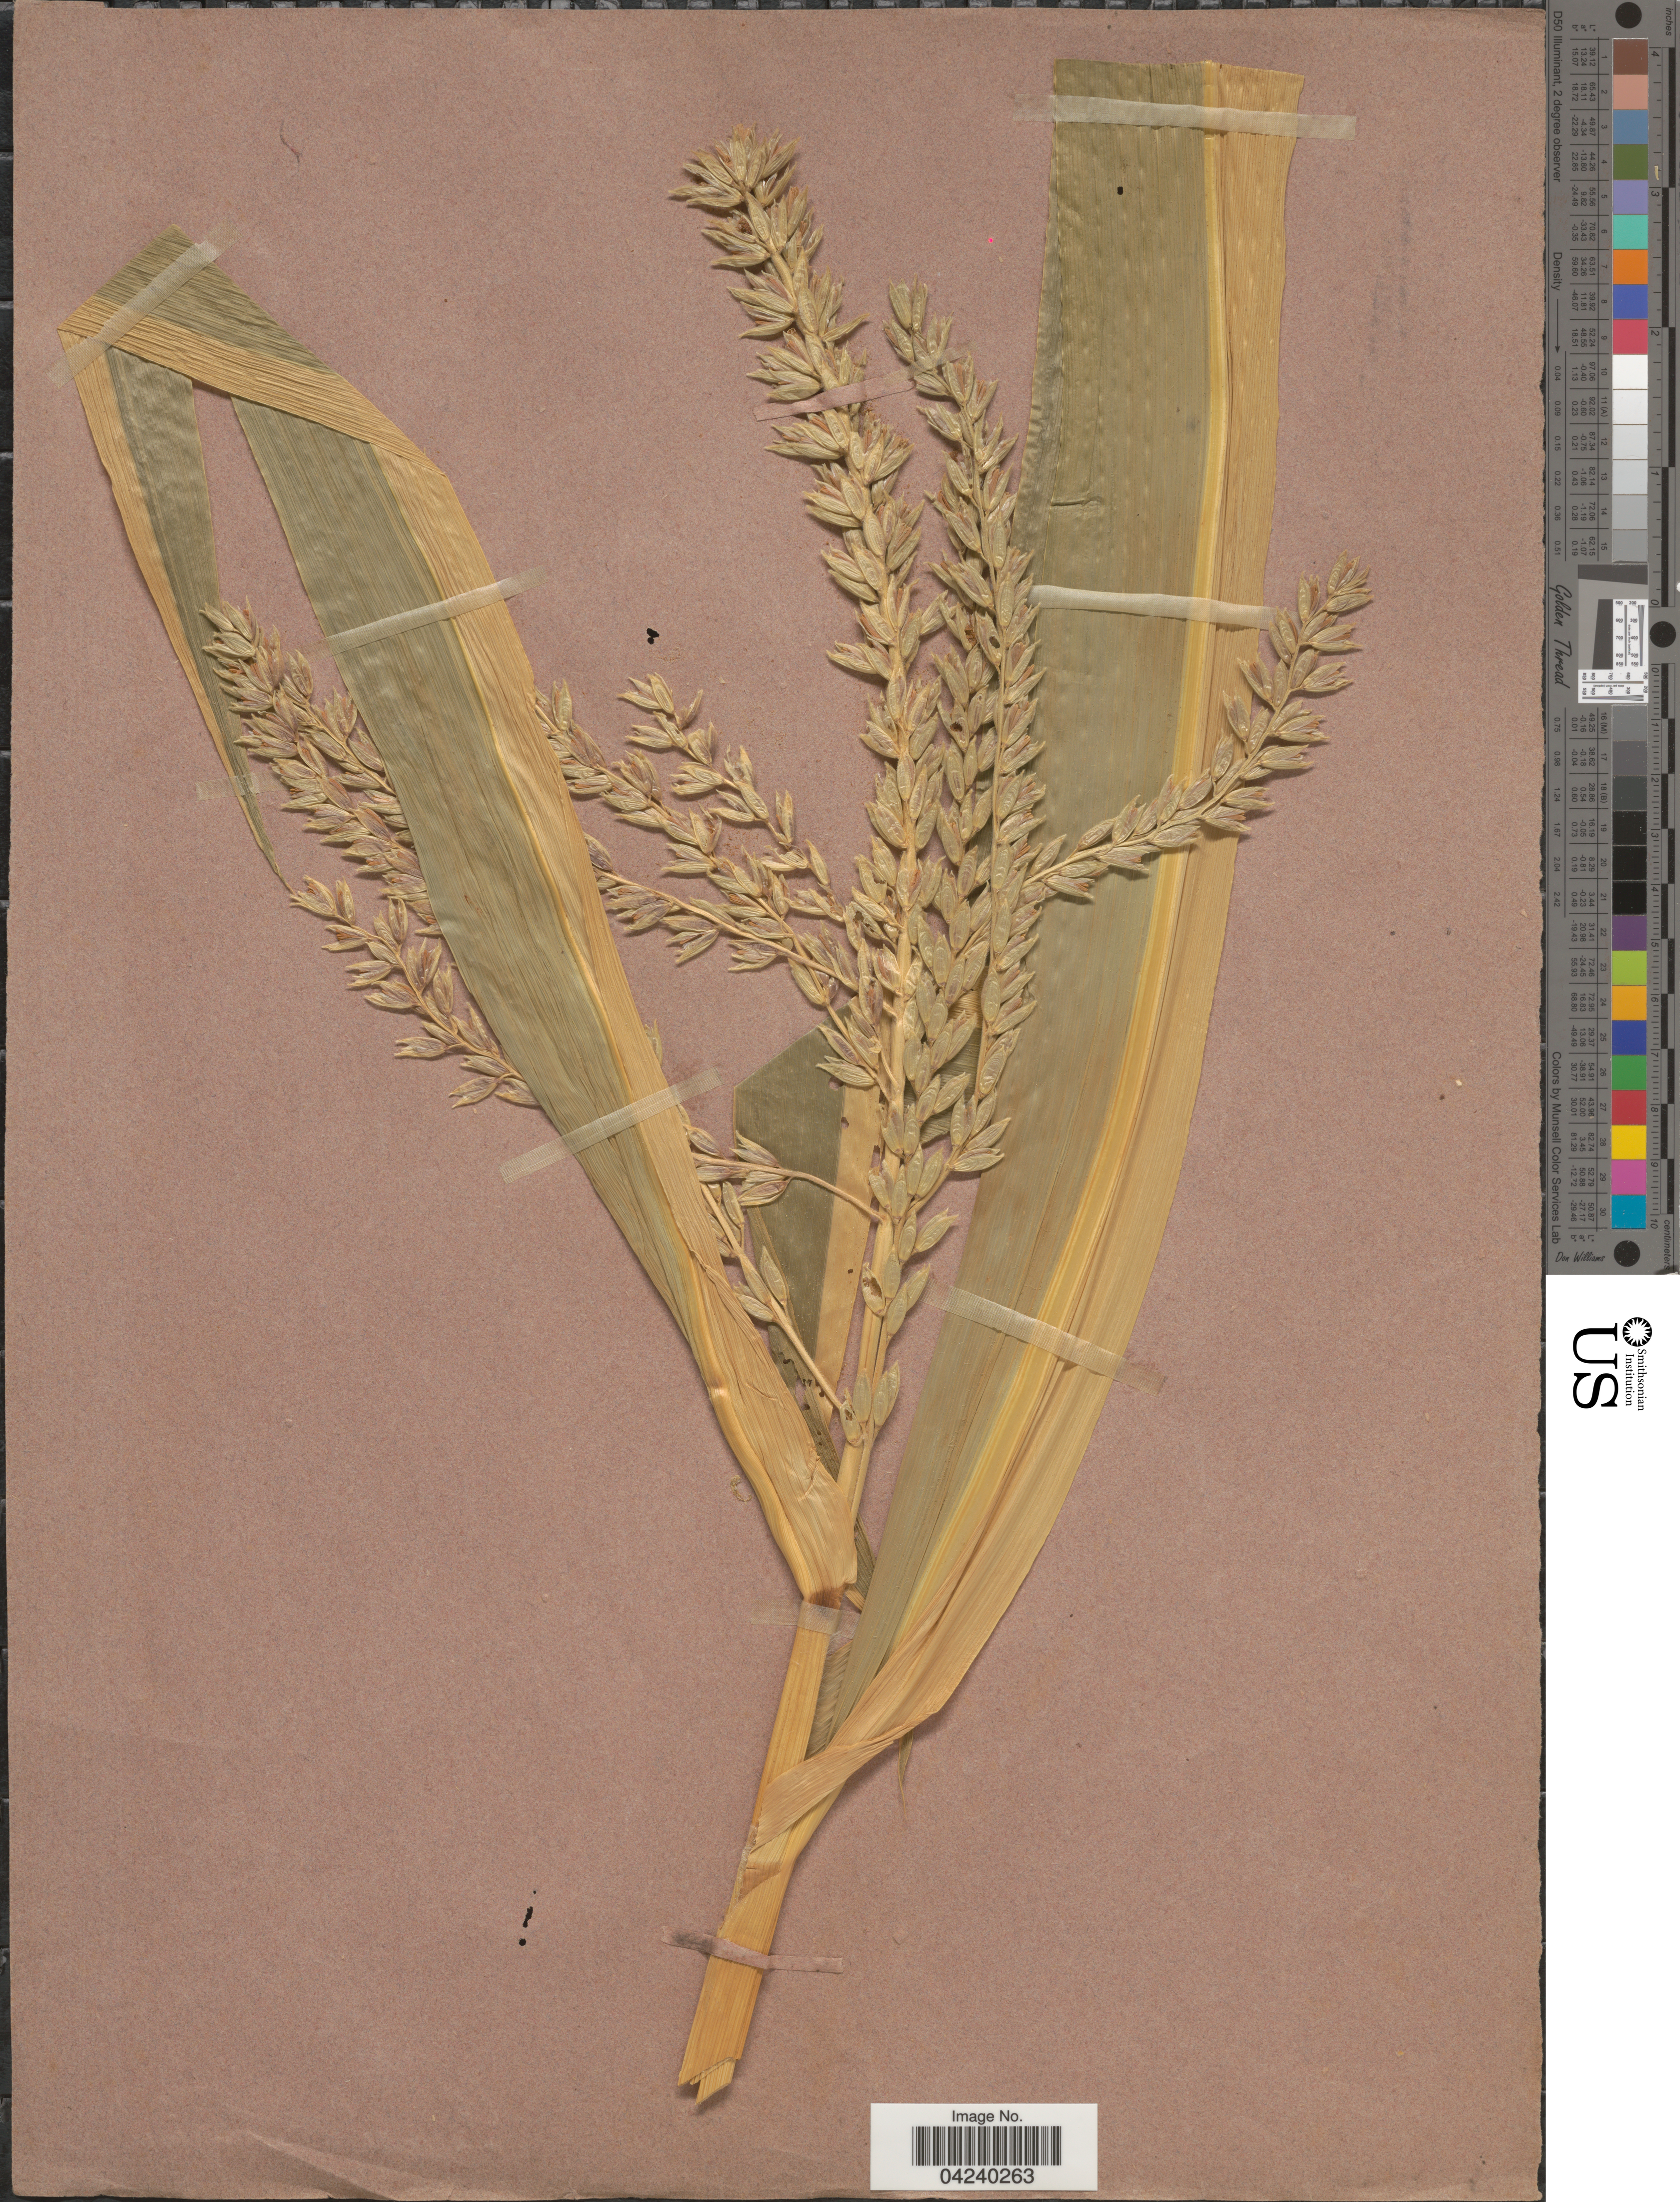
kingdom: Plantae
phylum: Tracheophyta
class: Liliopsida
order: Poales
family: Poaceae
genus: Zea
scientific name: Zea mays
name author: L.